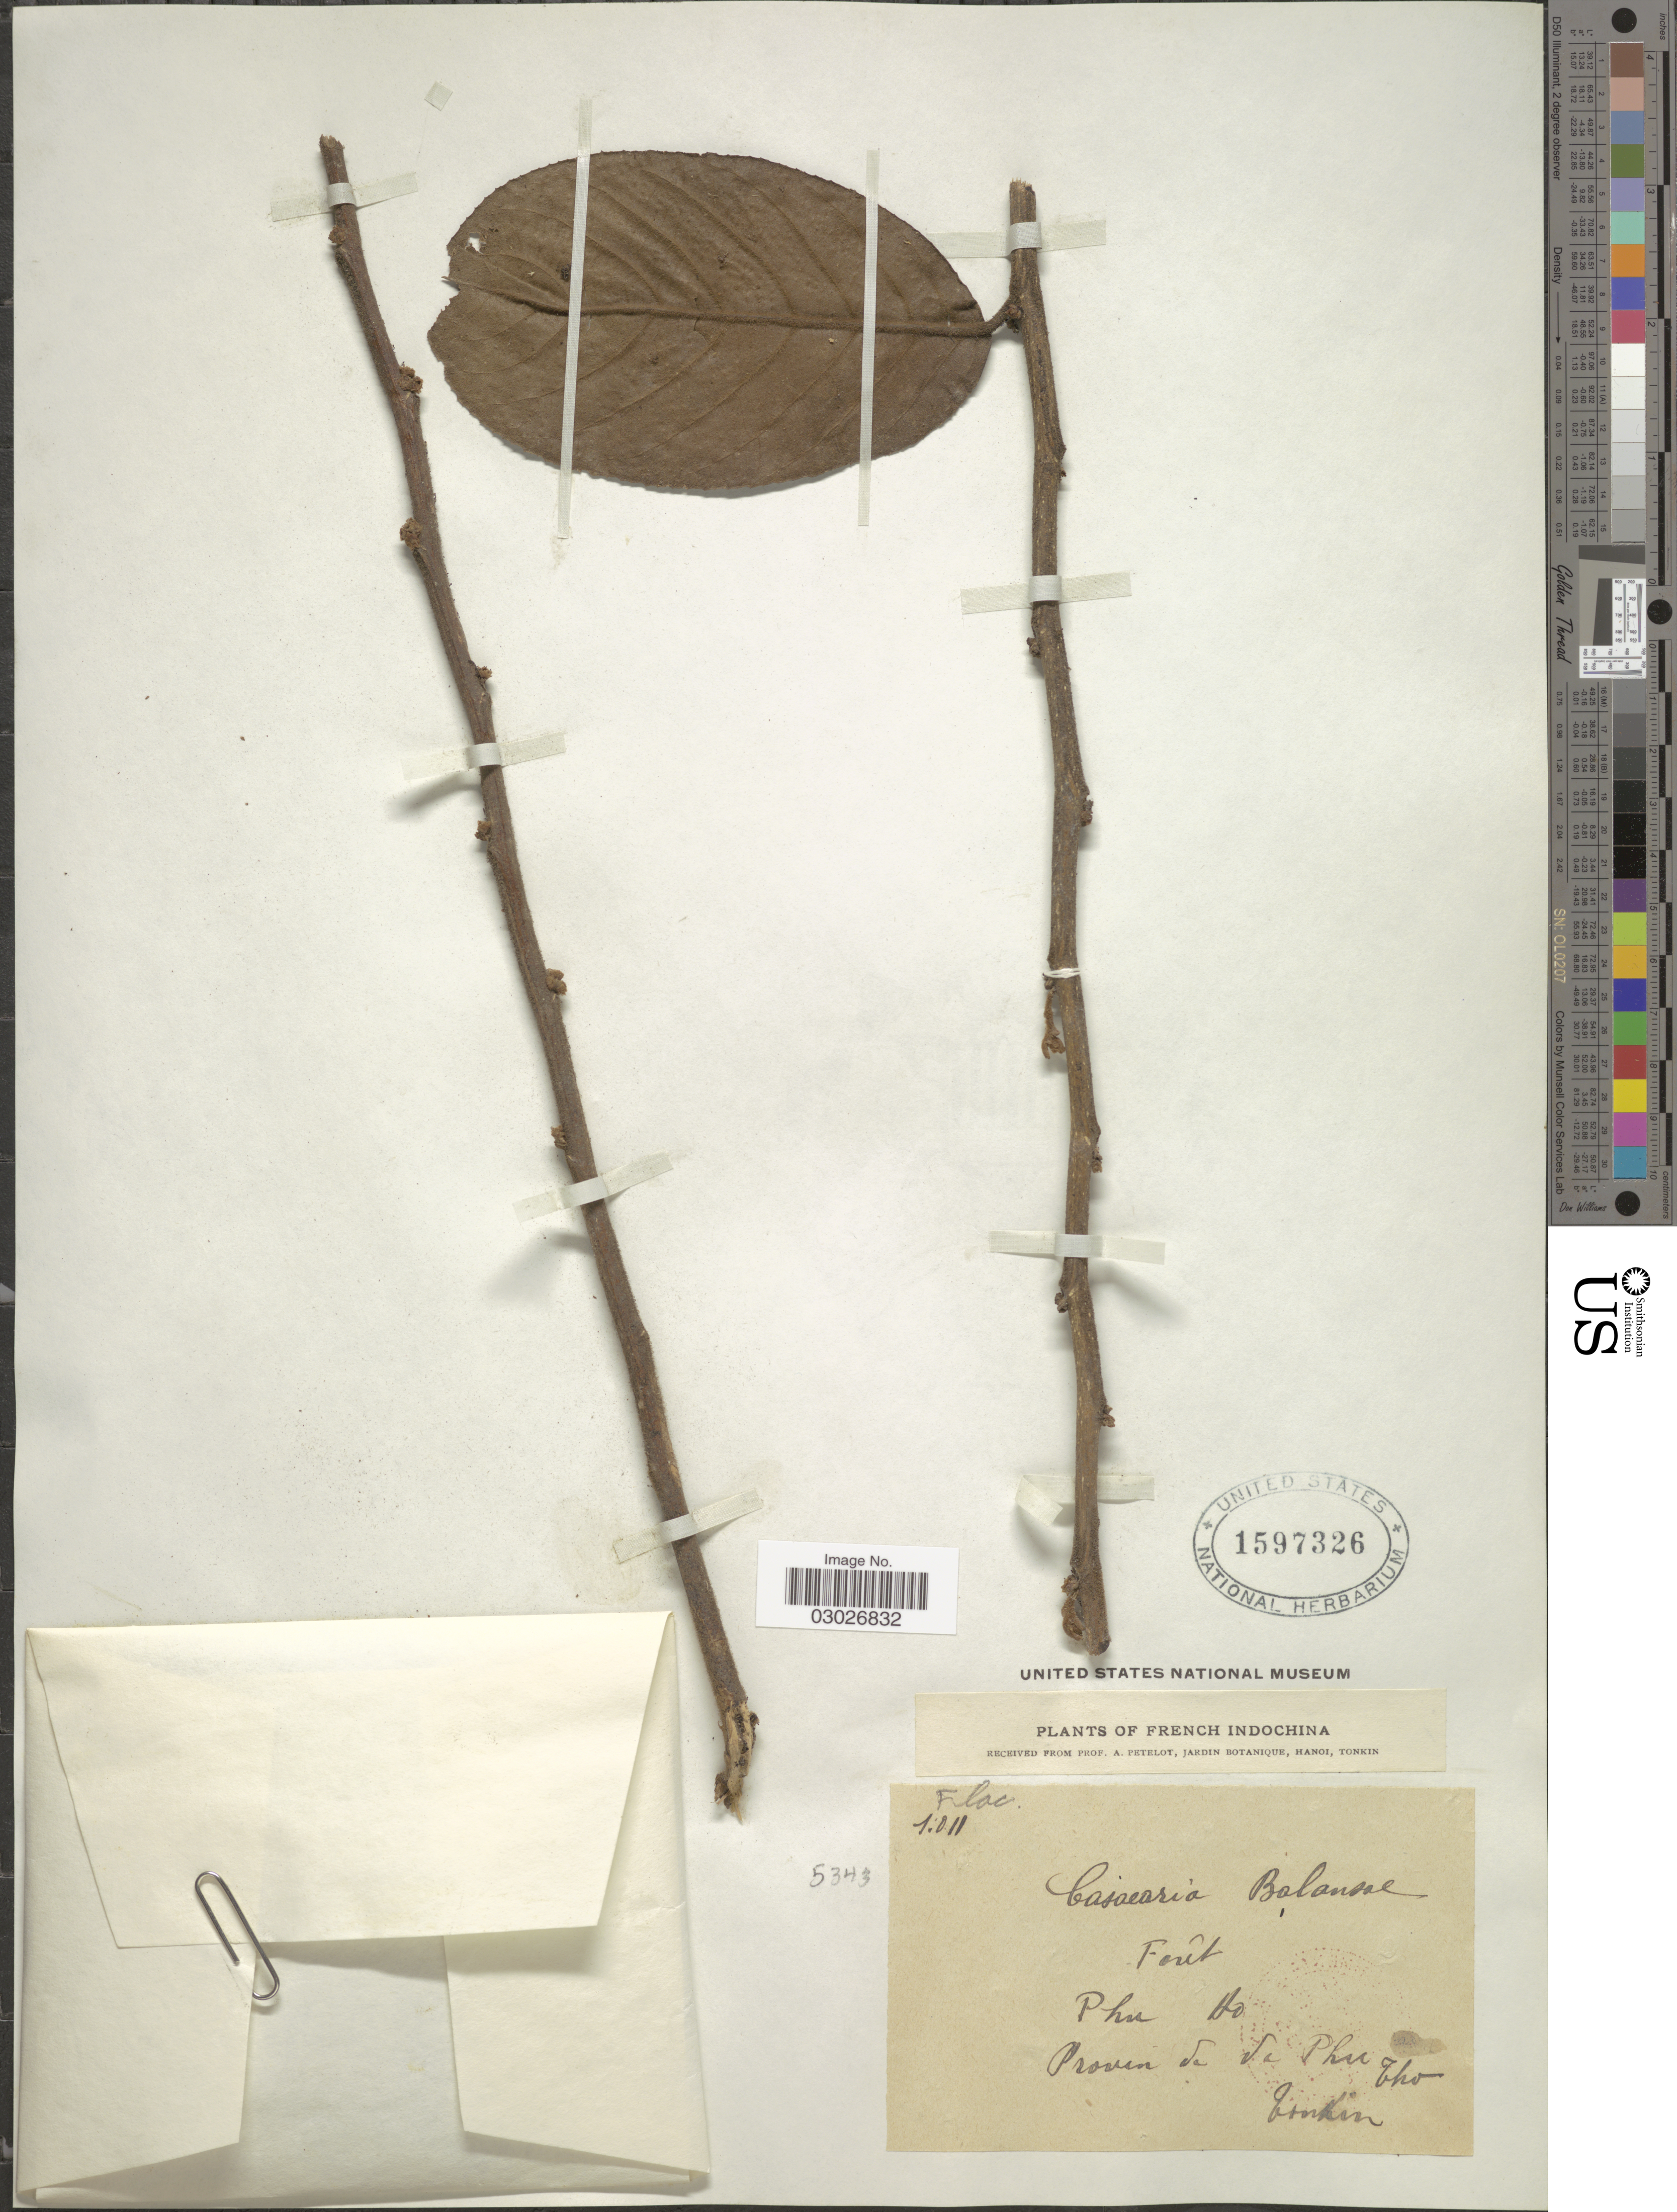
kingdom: Plantae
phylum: Tracheophyta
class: Magnoliopsida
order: Malpighiales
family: Salicaceae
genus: Casearia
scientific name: Casearia balansae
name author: Gagnep.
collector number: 1011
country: Vietnam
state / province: Phu Tho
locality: Tonkin. French IndoChina. Forêt. Phu Ho. Provin de la Phu Tho.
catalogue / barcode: US 1597326